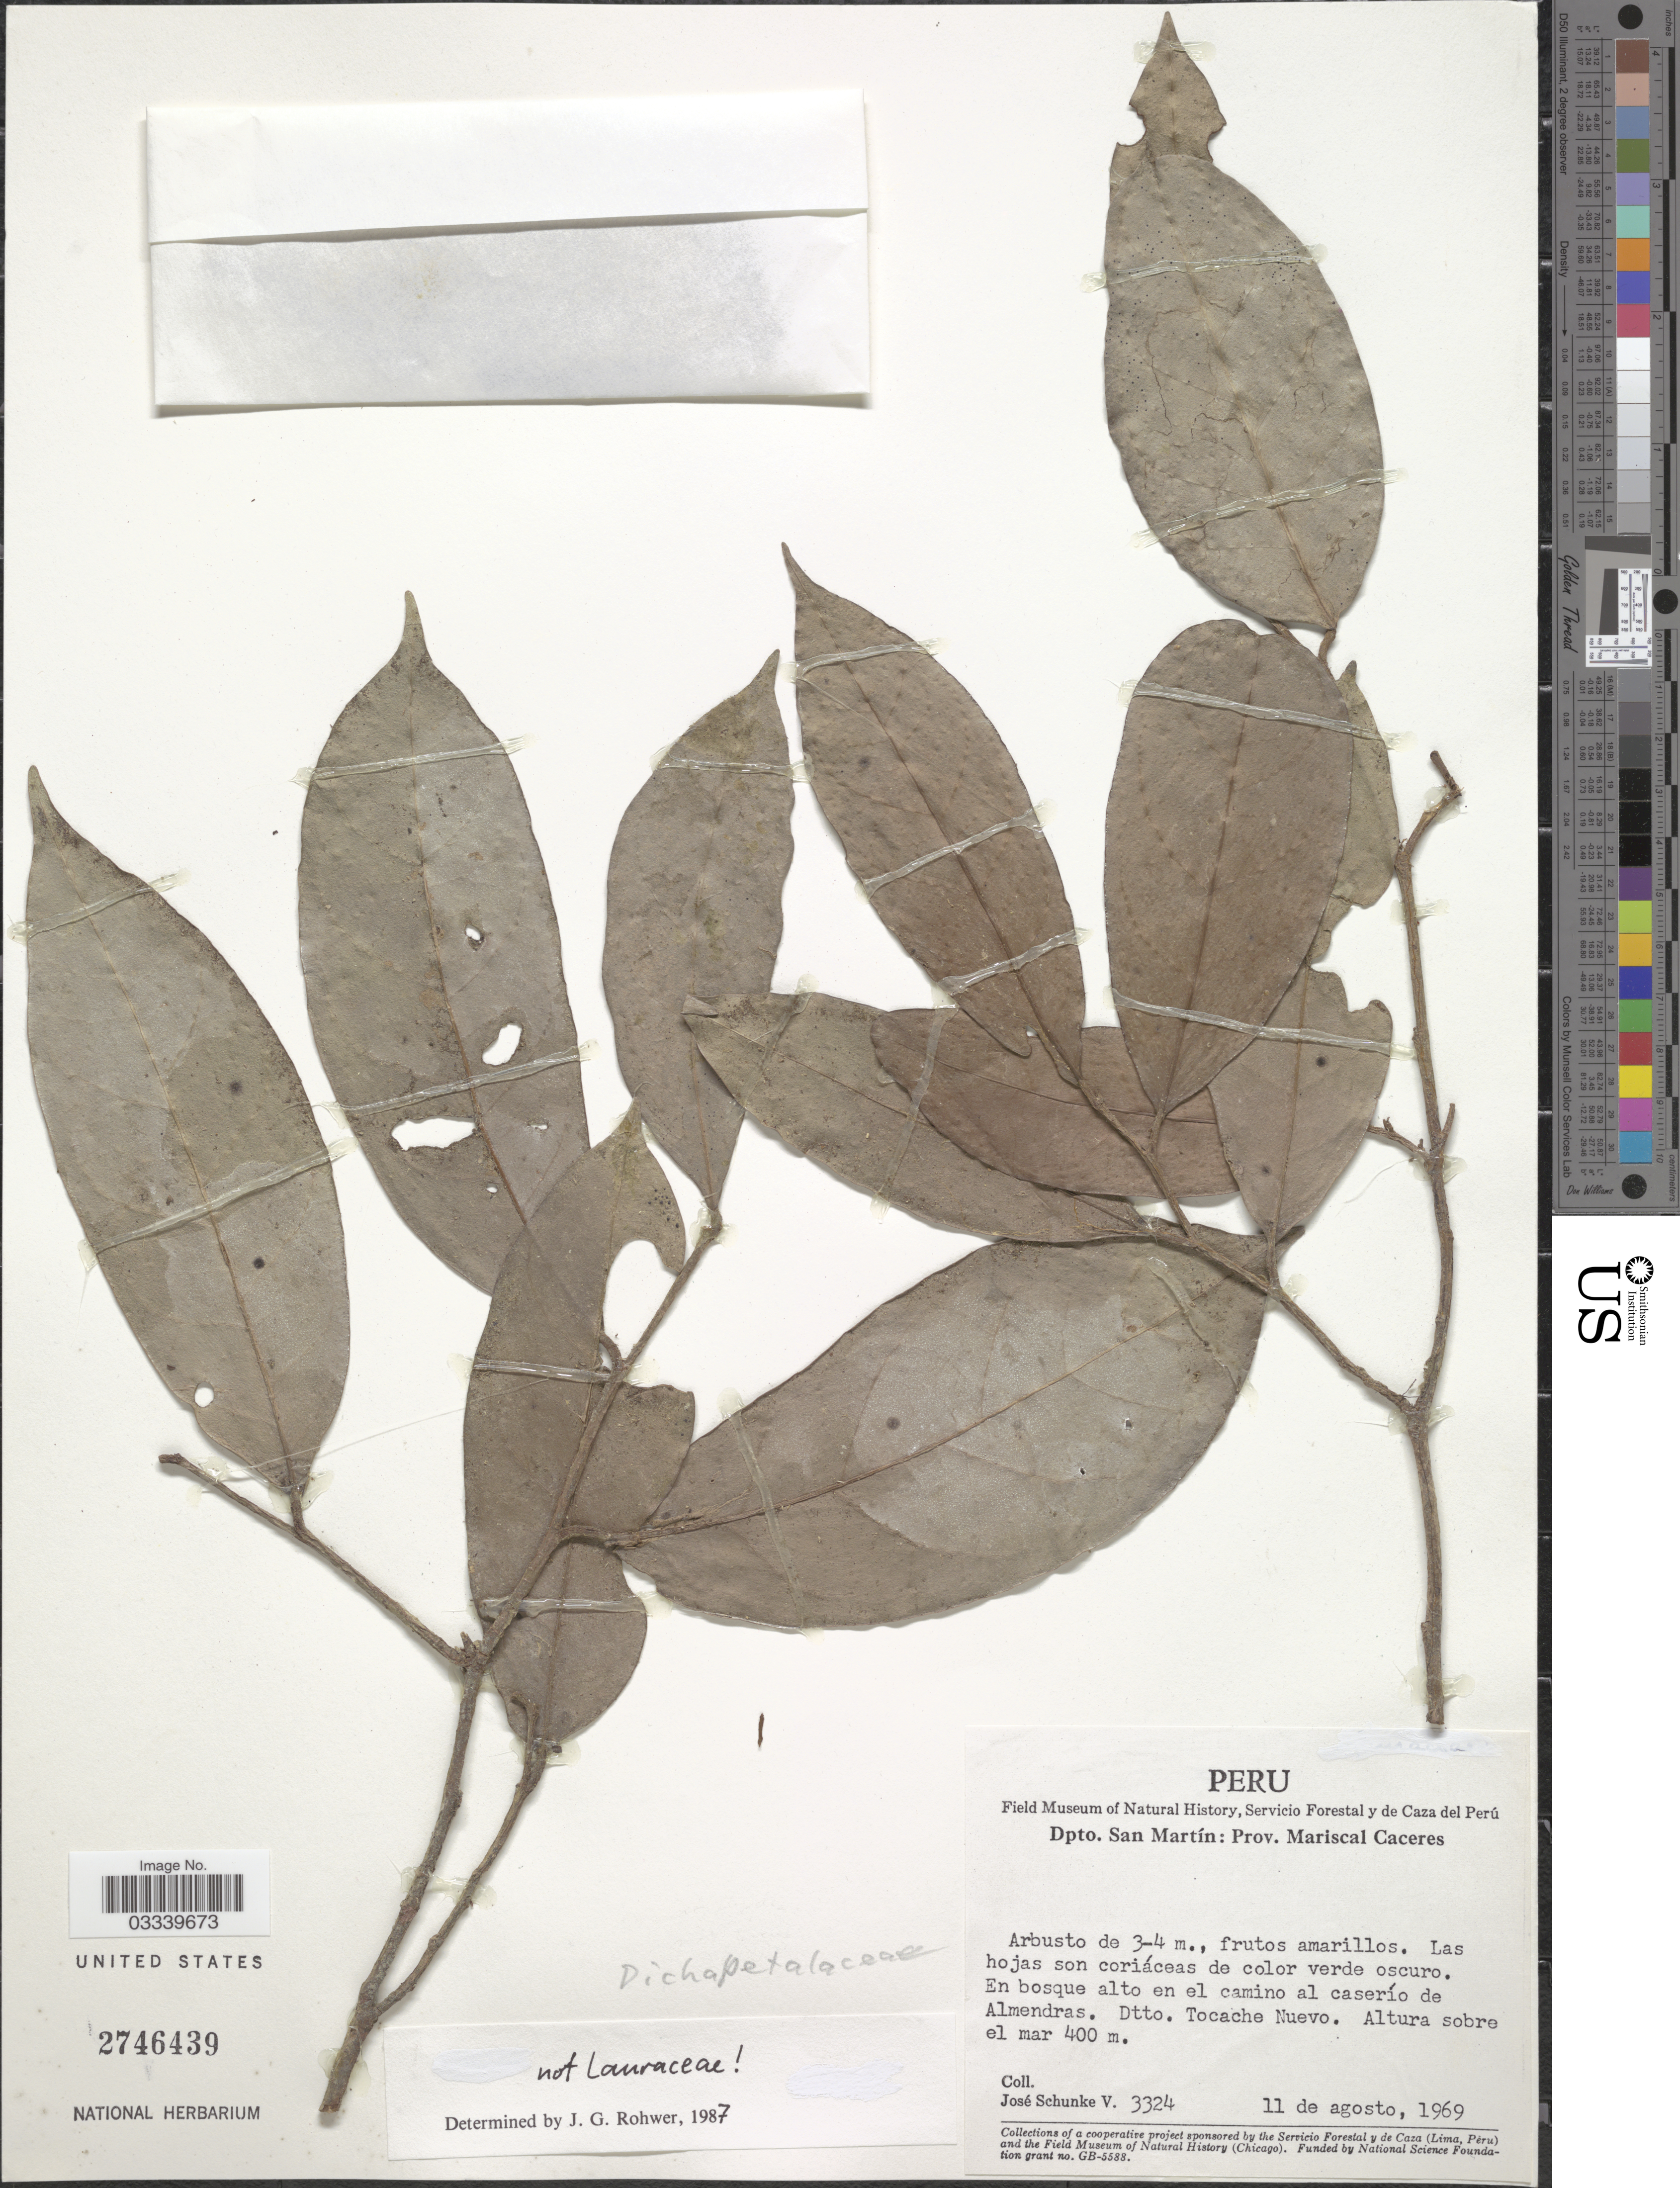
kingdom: Plantae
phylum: Tracheophyta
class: Magnoliopsida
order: Malpighiales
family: Dichapetalaceae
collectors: J. Schunke Vigo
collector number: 3324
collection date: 1969-08-11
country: Peru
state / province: San Martín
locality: Dpto. San Martín: Prov. Mariscal Caceres. En bosque alto en el camino al caserío de Almendras. Dtto. Tocache Nuevo.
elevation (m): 400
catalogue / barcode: US 2746439